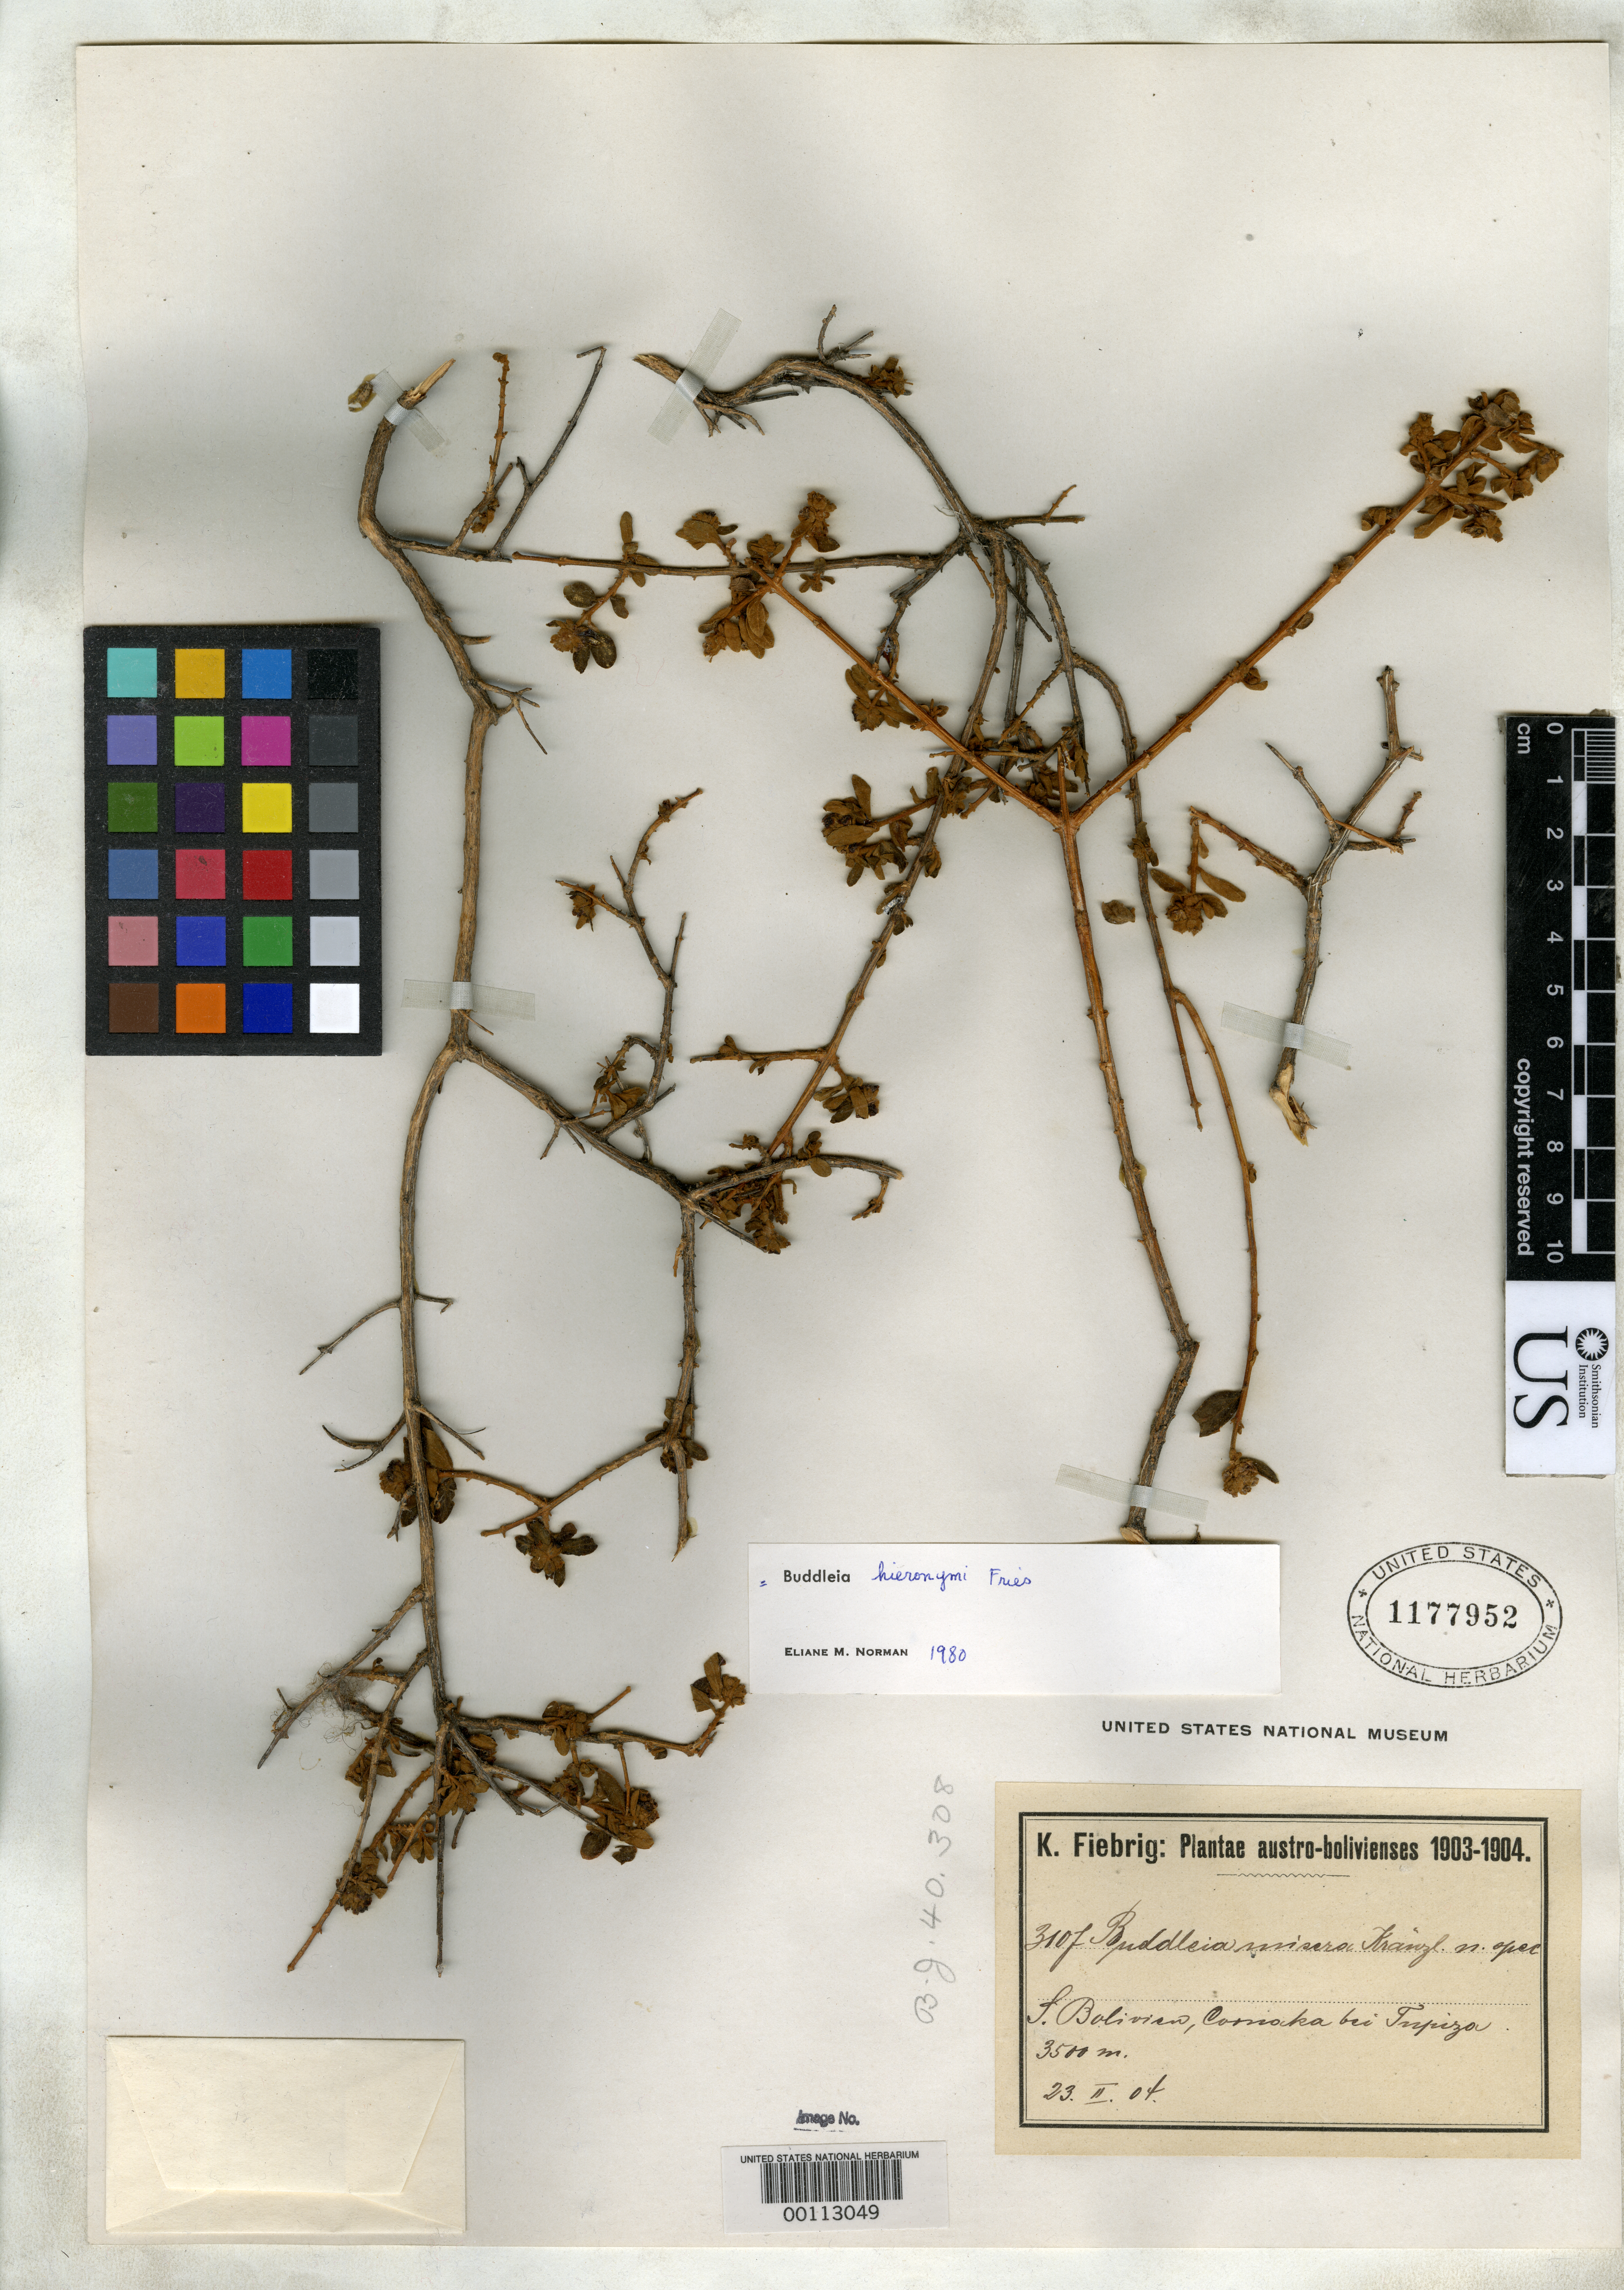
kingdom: Plantae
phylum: Tracheophyta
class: Magnoliopsida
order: Lamiales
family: Scrophulariaceae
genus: Buddleja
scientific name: Buddleja misera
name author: Kraenzl.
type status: Isosyntype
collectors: K. Fiebrig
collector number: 3107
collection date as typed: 23 Feb 1904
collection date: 1904-02-23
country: Bolivia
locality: Cornaca, Tupiza.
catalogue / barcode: US 1177952